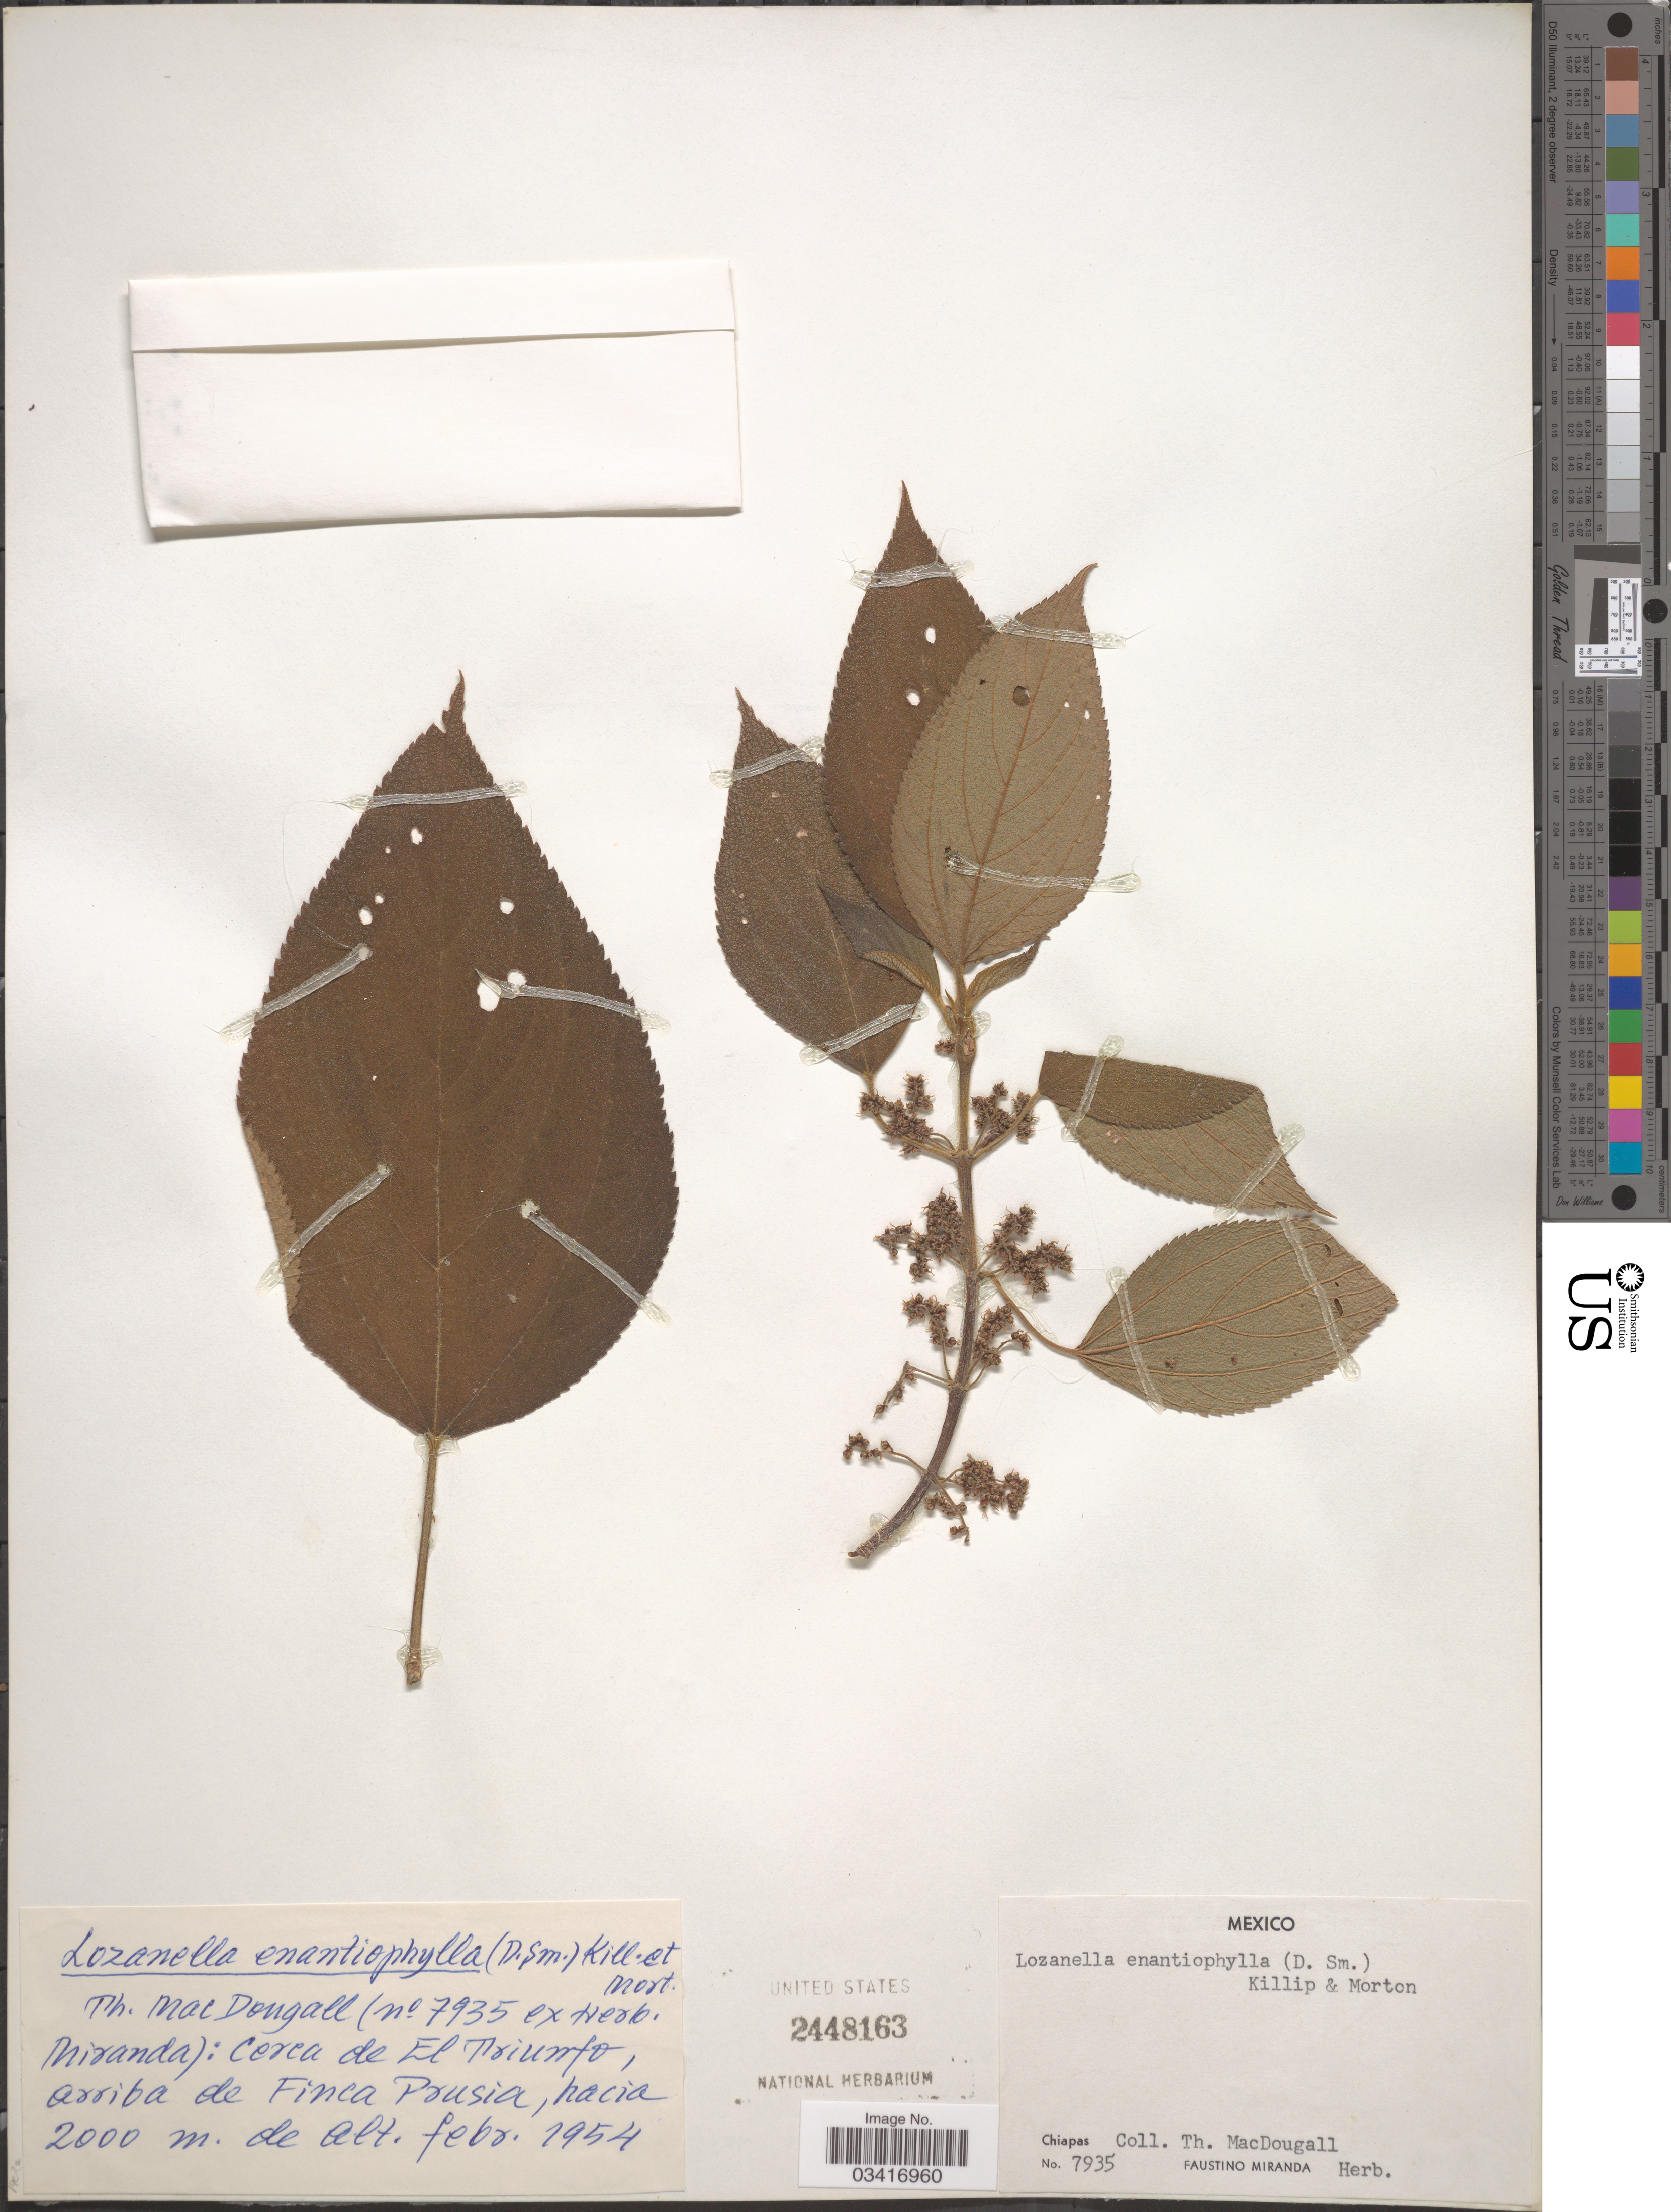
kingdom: Plantae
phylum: Tracheophyta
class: Magnoliopsida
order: Rosales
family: Cannabaceae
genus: Lozanella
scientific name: Lozanella enantiophylla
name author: (Donn. Sm.) Killip & C.V. Morton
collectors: T. B. MacDougall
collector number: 7935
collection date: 1954-02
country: Mexico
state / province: Chiapas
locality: Cerca de El Triumfo, arriba de Finca Prusia.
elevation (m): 2000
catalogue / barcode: US 2448163